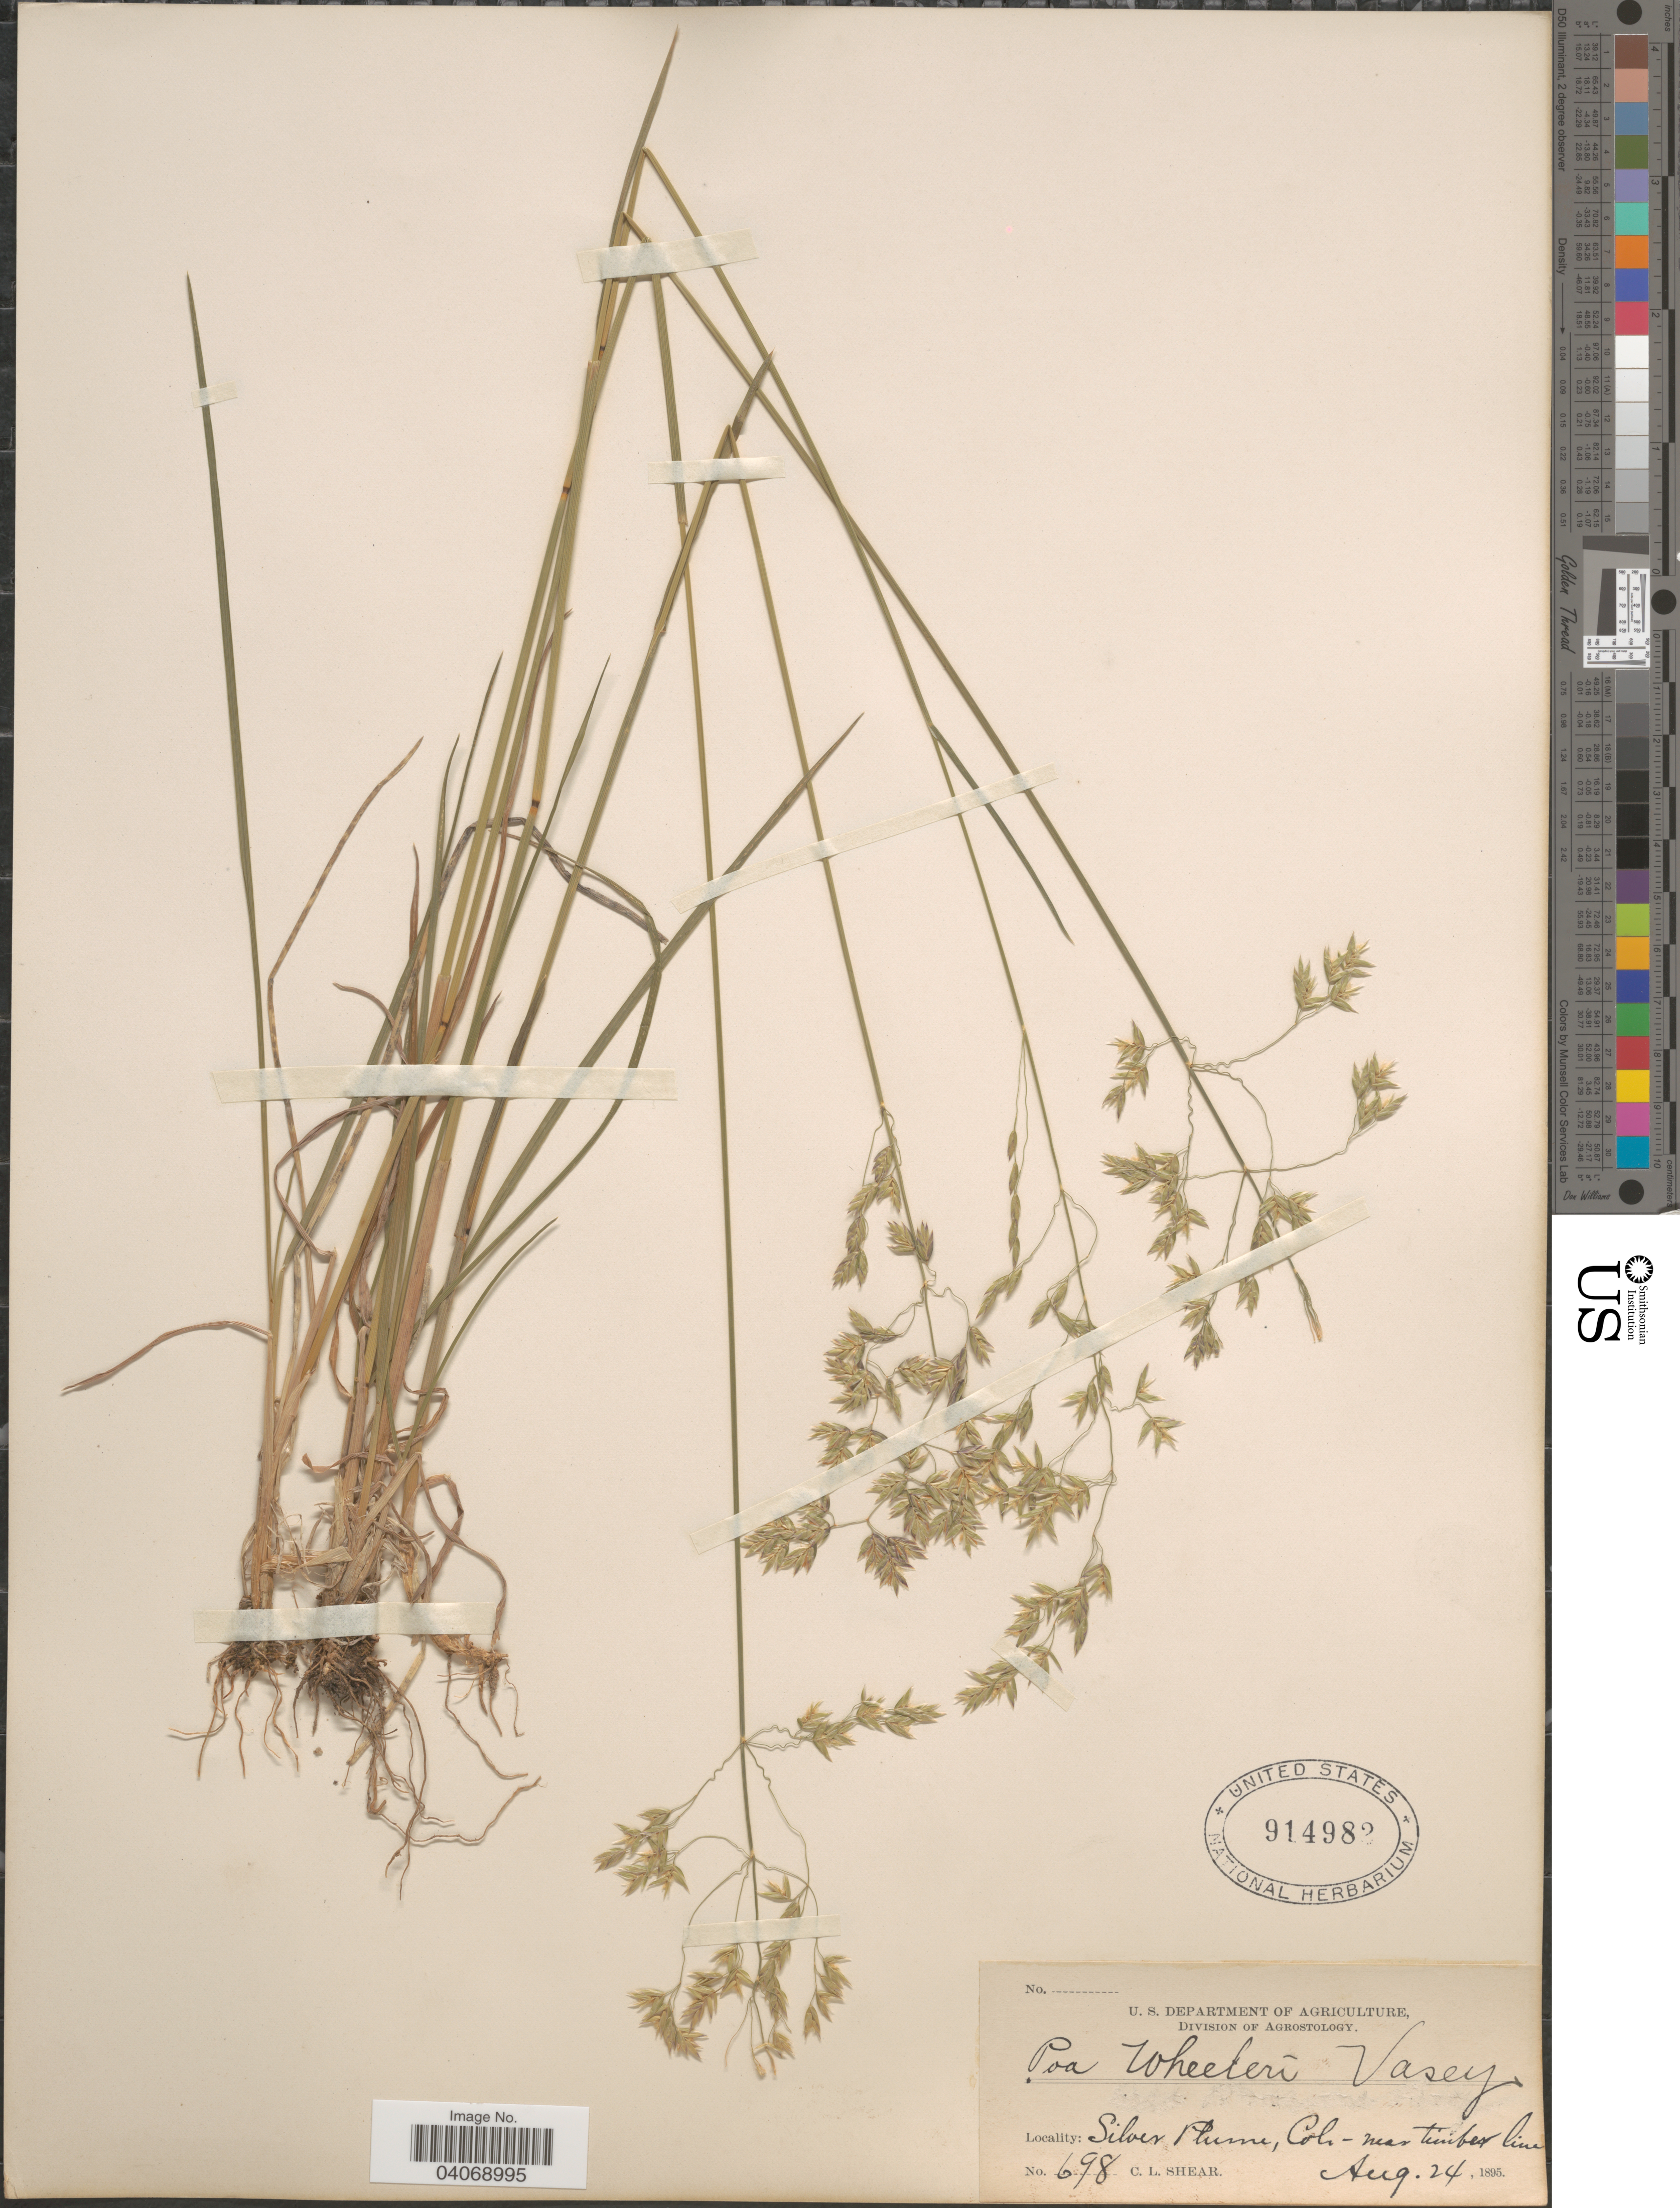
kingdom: Plantae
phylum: Tracheophyta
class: Liliopsida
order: Poales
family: Poaceae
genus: Poa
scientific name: Poa wheeleri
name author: Vasey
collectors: C. L. Shear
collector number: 698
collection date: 1895-08-24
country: United States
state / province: Colorado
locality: Silver Plume, near timber line.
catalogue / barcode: US 914982